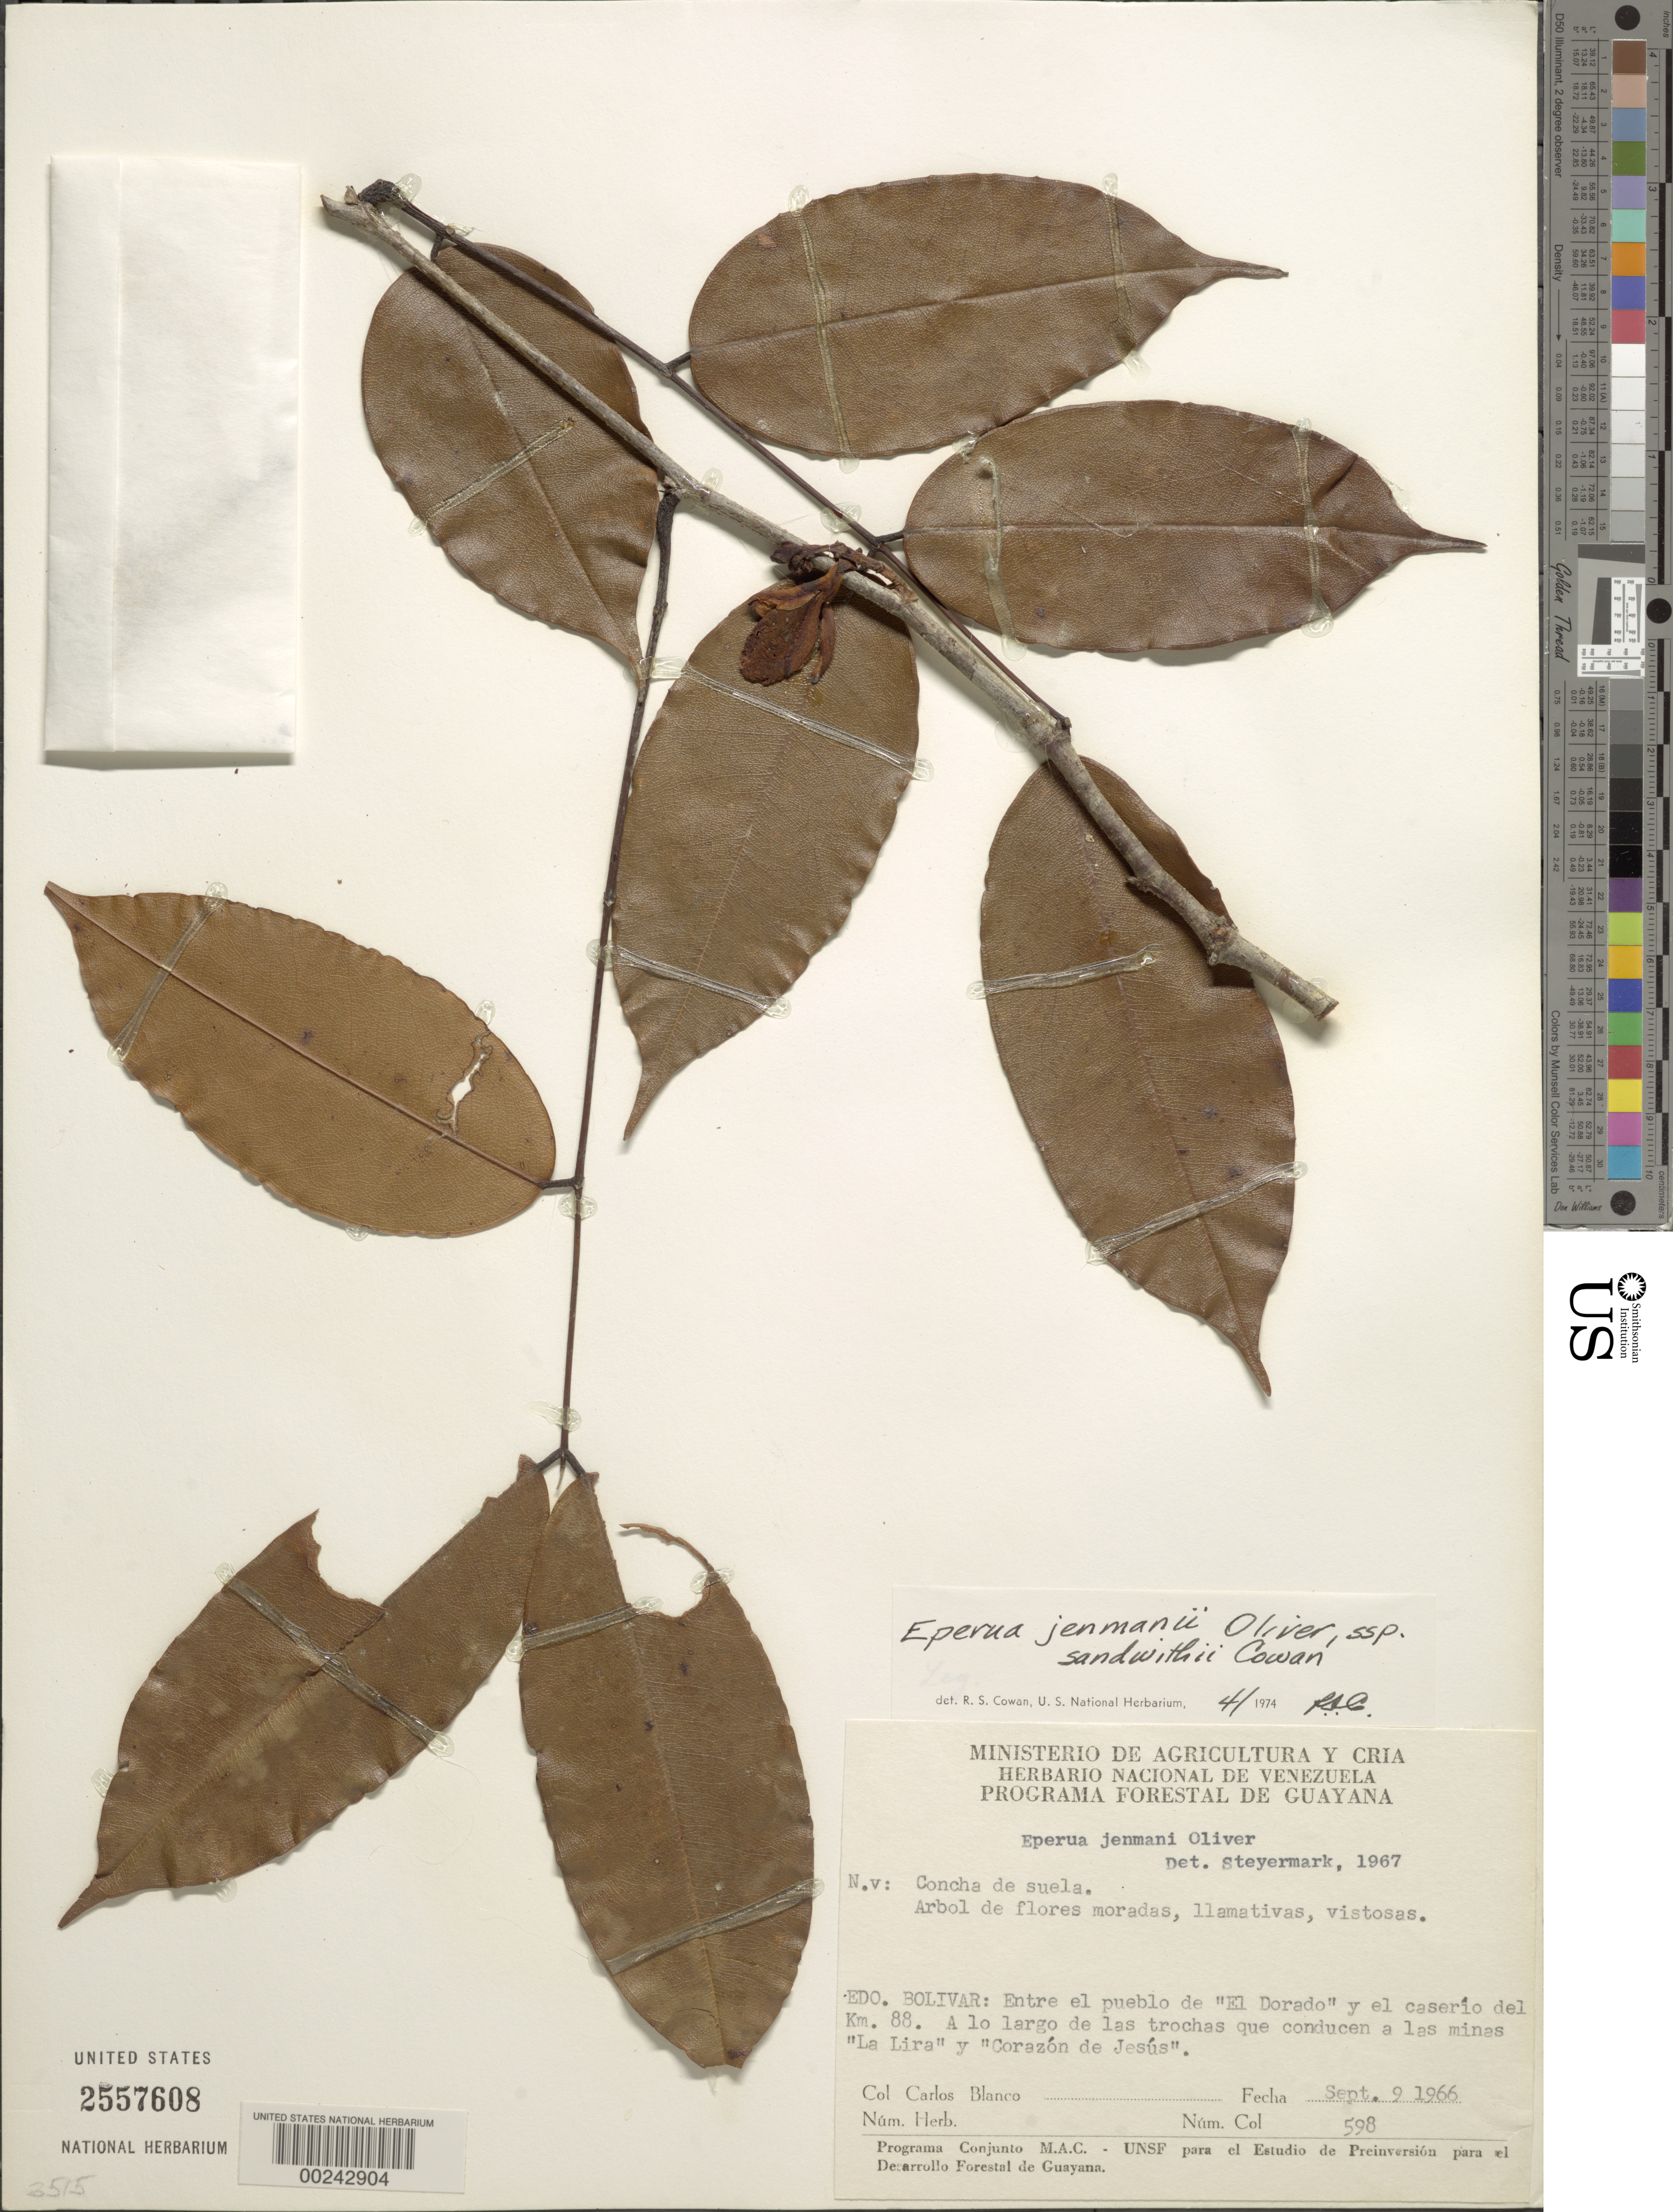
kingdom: Plantae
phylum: Tracheophyta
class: Magnoliopsida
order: Fabales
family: Fabaceae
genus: Eperua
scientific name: Eperua jenmanii subsp. sandwithii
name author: R.S. Cowan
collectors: C. A. Blanco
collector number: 598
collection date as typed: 09 Sep 1966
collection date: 1966-09-09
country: Venezuela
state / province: Bolivar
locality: Between pueblo el dorado and small settlement at km 88, along trail to the mines la lira and corazon de jesus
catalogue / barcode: US 2557608